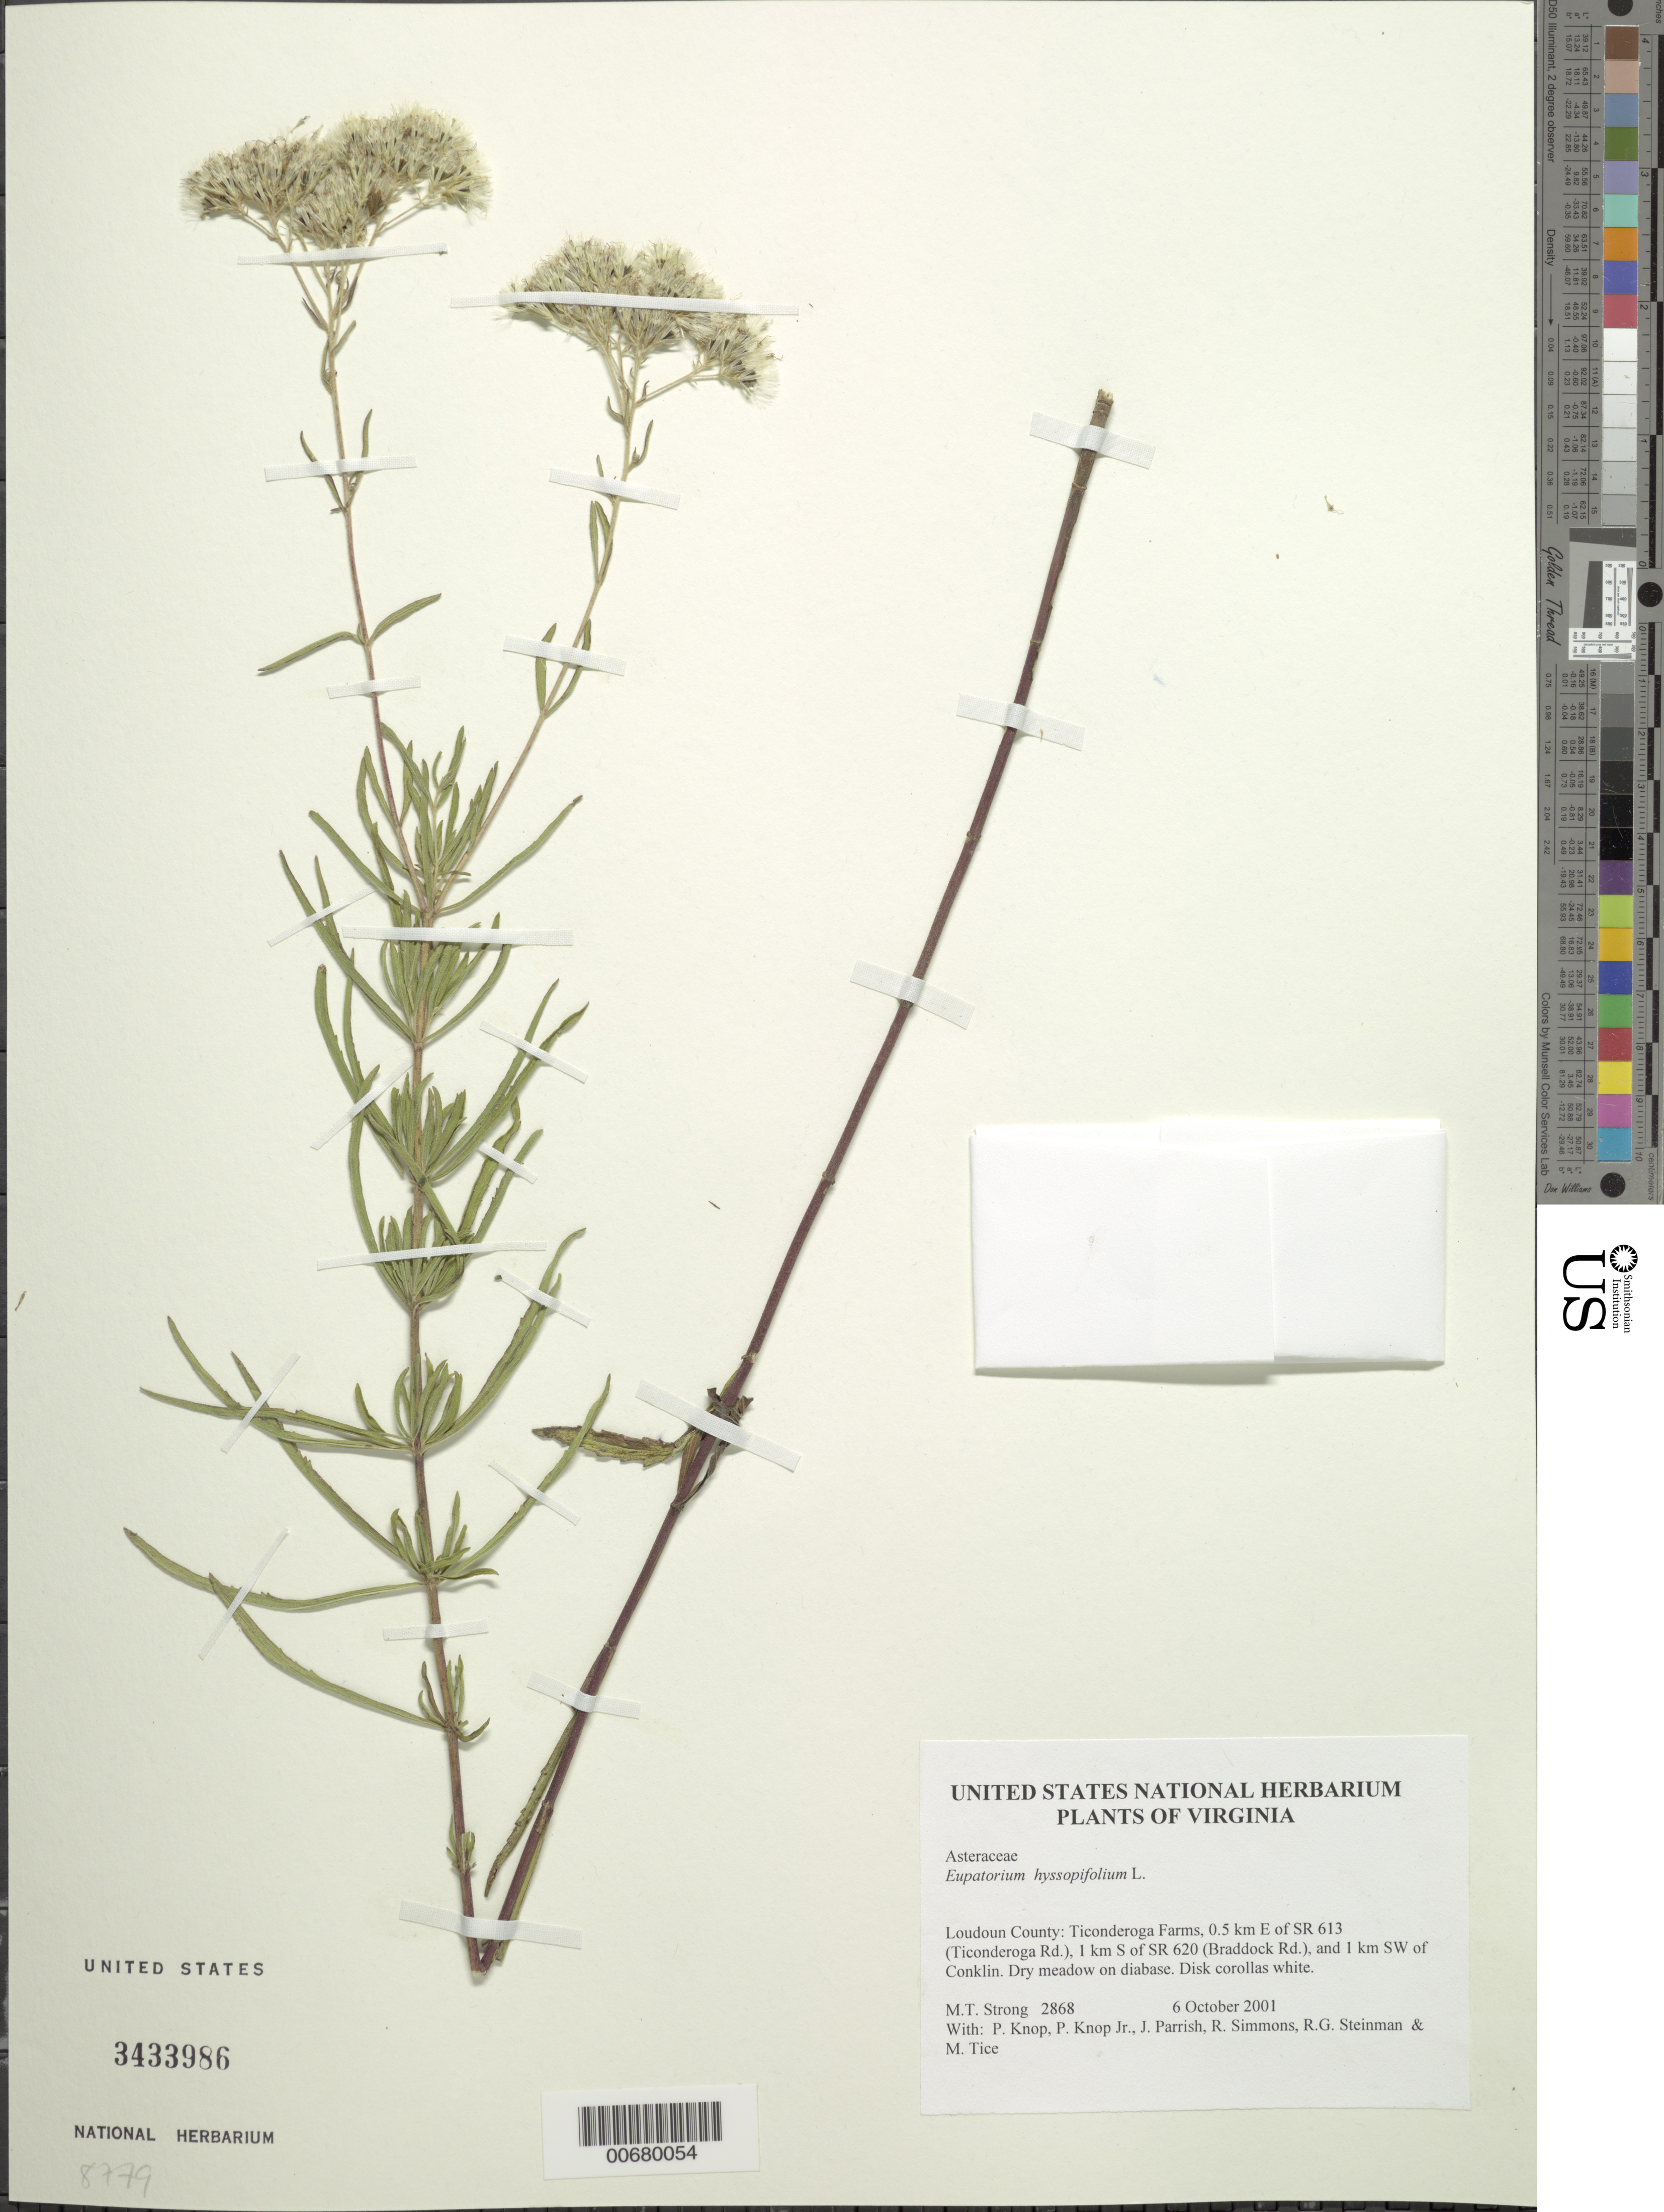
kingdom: Plantae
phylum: Tracheophyta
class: Magnoliopsida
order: Asterales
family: Asteraceae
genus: Eupatorium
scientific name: Eupatorium hyssopifolium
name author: L.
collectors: M. T. Strong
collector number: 2868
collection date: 1901-10-06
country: United States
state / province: Virginia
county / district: Loudoun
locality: Ticonderoga Farms, 0.5 km E of SR 613, 1 km S of SR 620 and 1 km SW of Conklin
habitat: Dry meadow on diabase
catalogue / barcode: US 3433986